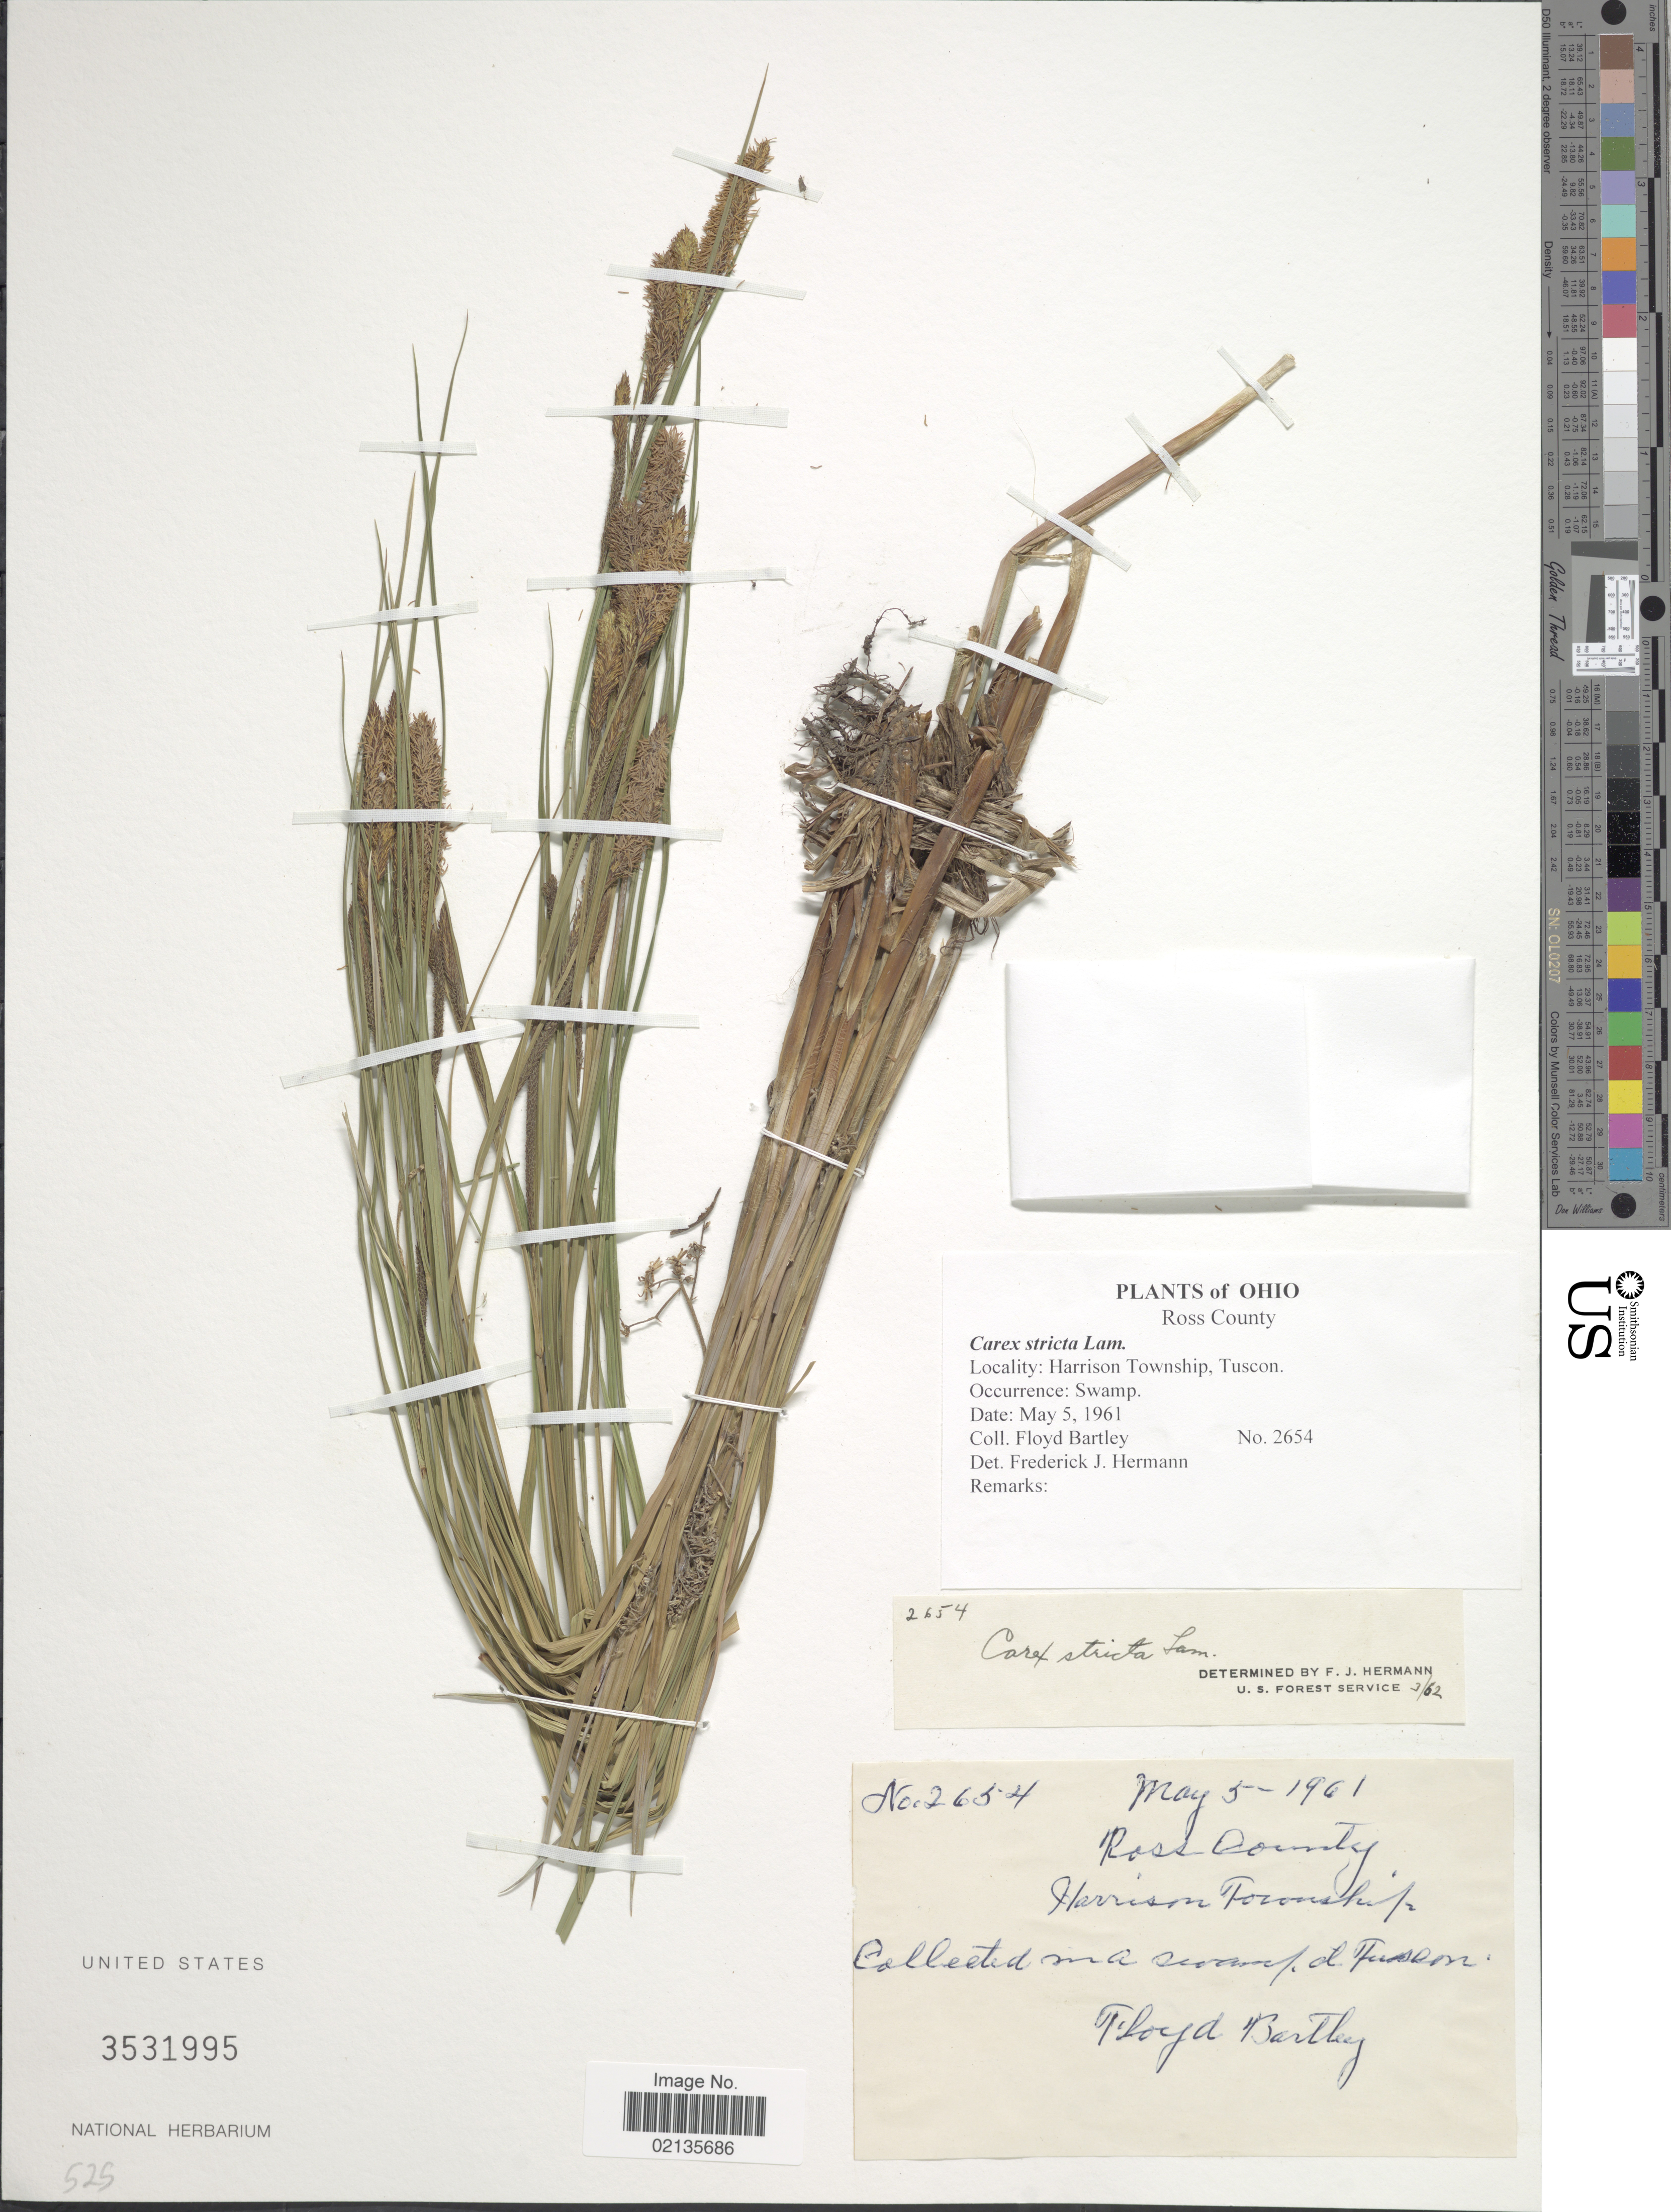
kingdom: Plantae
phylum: Tracheophyta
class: Liliopsida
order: Poales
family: Cyperaceae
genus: Carex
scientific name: Carex stricta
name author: Lam.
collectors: F. Bartley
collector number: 2654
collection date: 1961-05-05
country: United States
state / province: Ohio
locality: Ross County, HarrisonTownship, Tucson, in a swamp at Tucson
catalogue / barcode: US 3531995